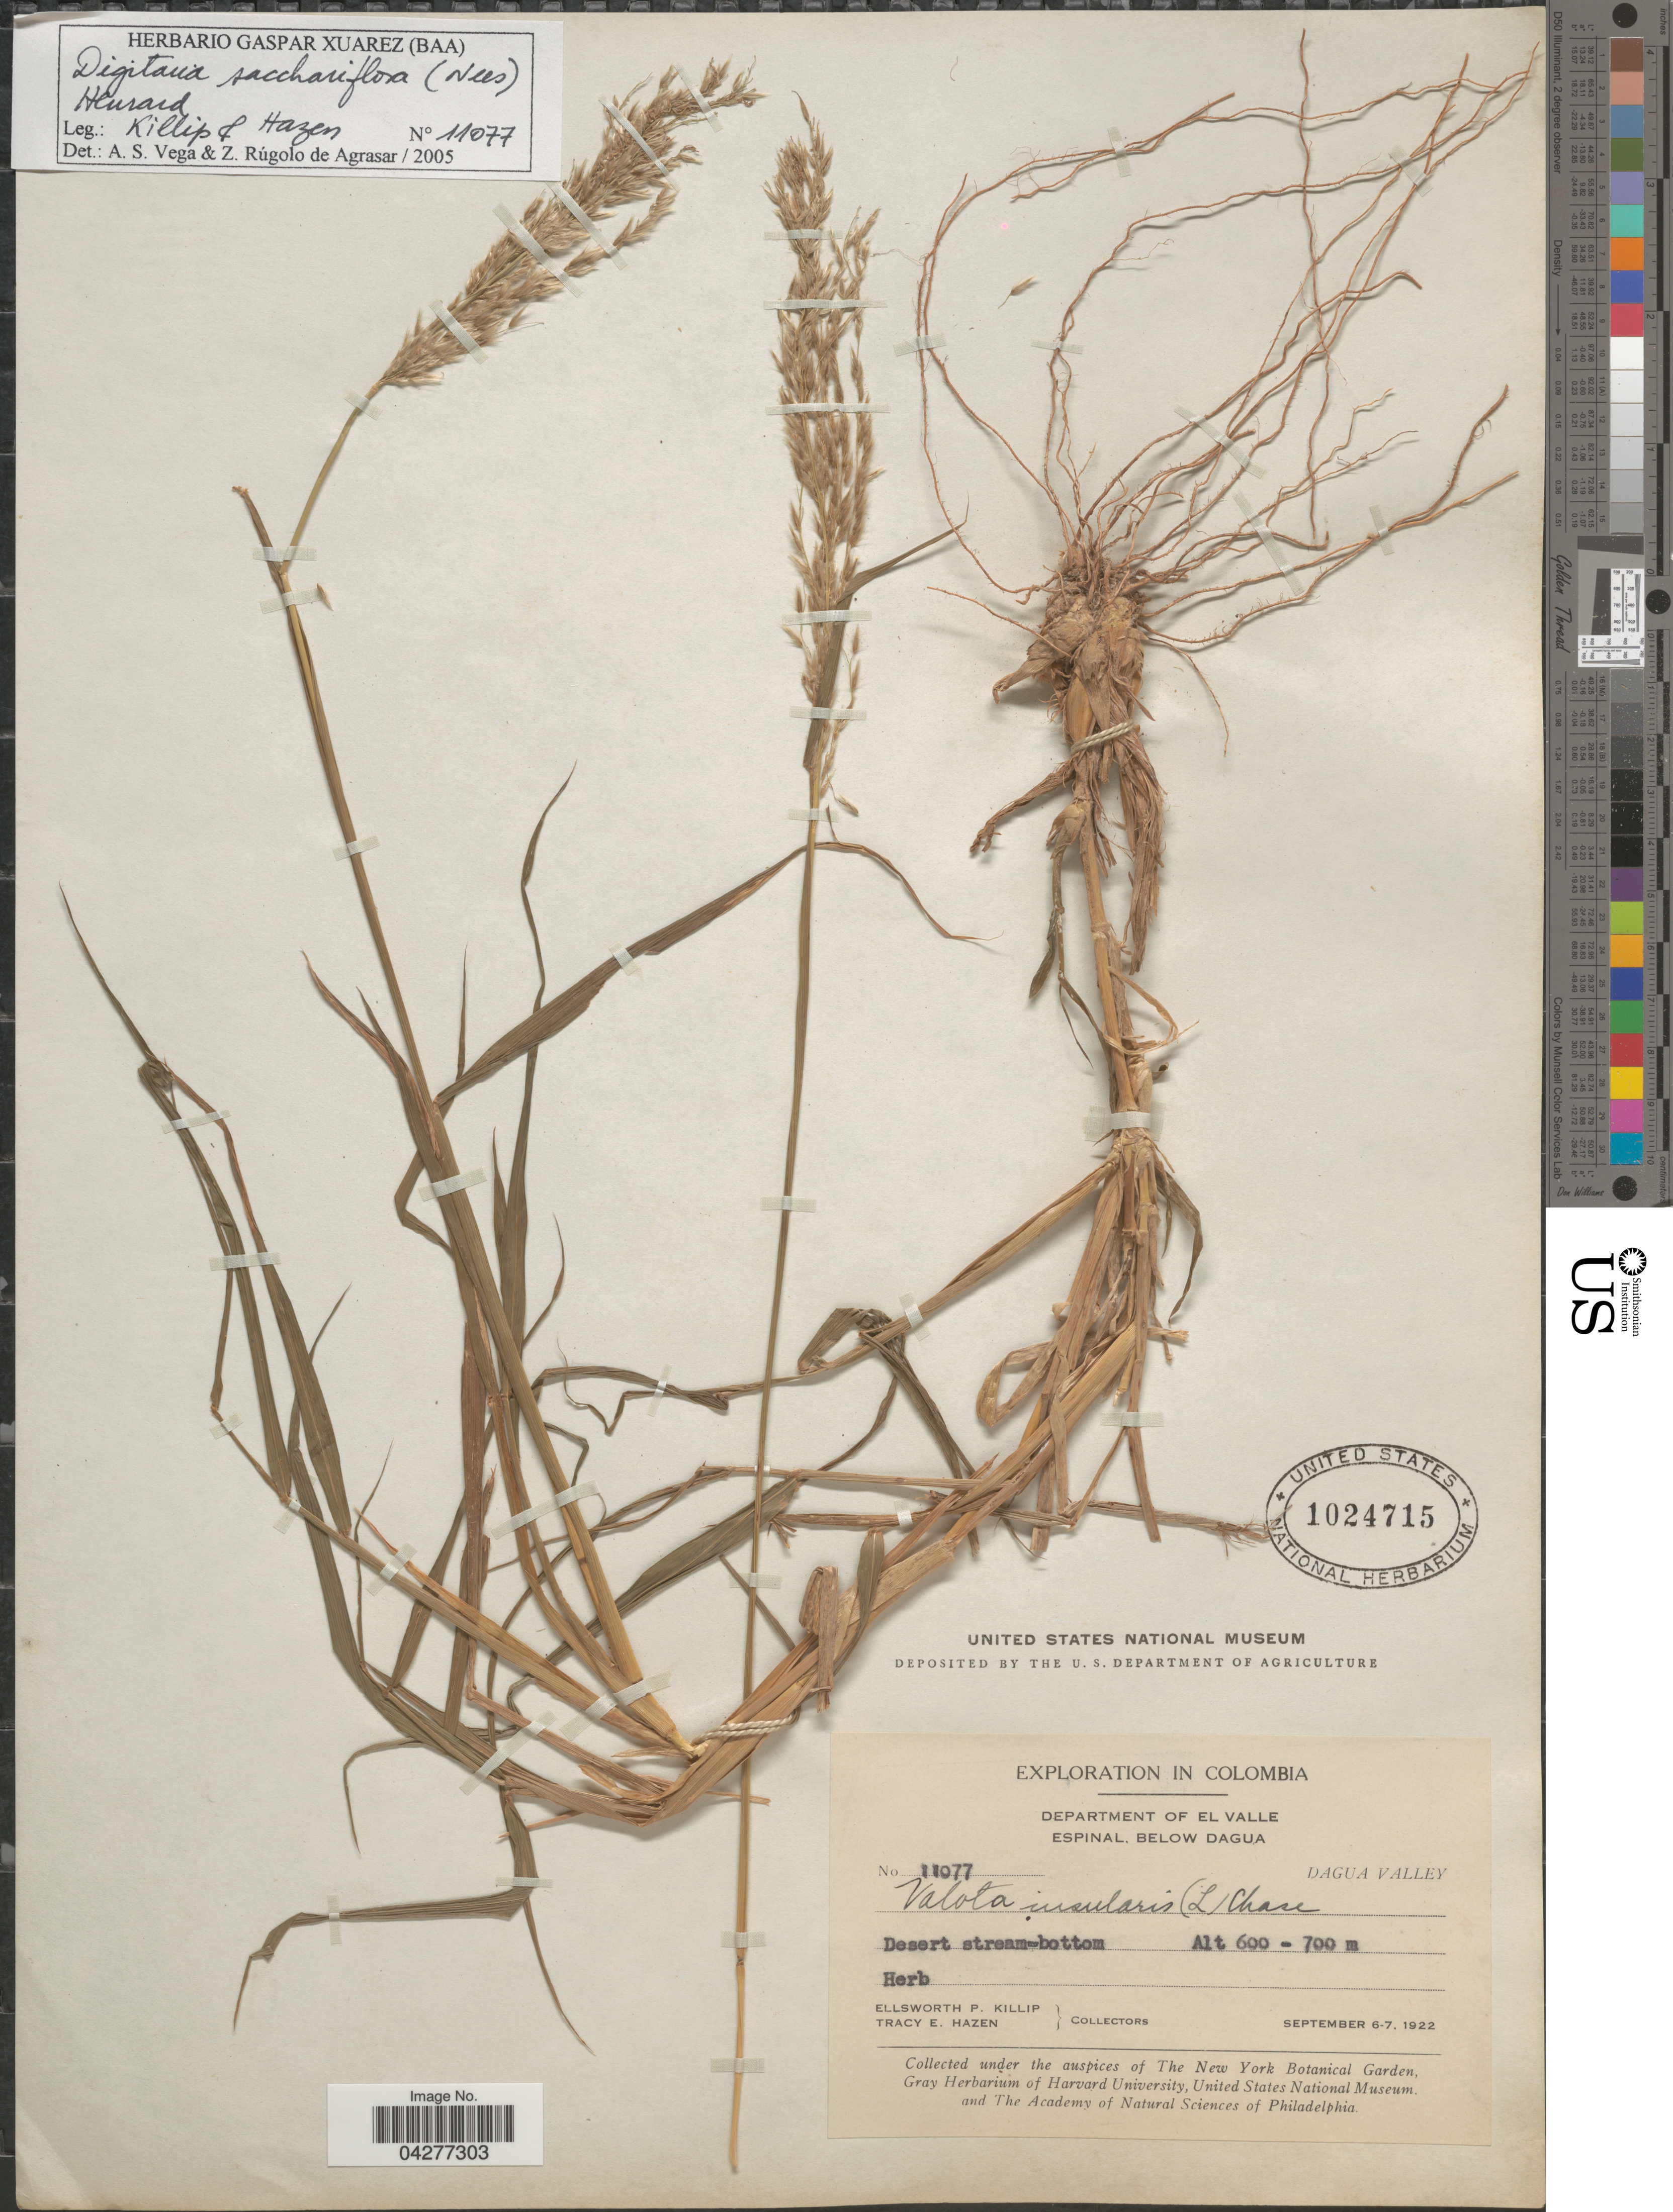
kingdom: Plantae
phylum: Tracheophyta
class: Liliopsida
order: Poales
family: Poaceae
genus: Digitaria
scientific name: Digitaria sacchariflora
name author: (Nees) Henr.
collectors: E. P. Killip & T. E. Hazen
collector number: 11077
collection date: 1922-09-06/1922-09-07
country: Colombia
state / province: Valle del Cauca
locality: Exploration in Colombia. Department of El Valle. Espinal, below Dagua. Dagua Valley.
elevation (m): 600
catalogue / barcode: US 1024715